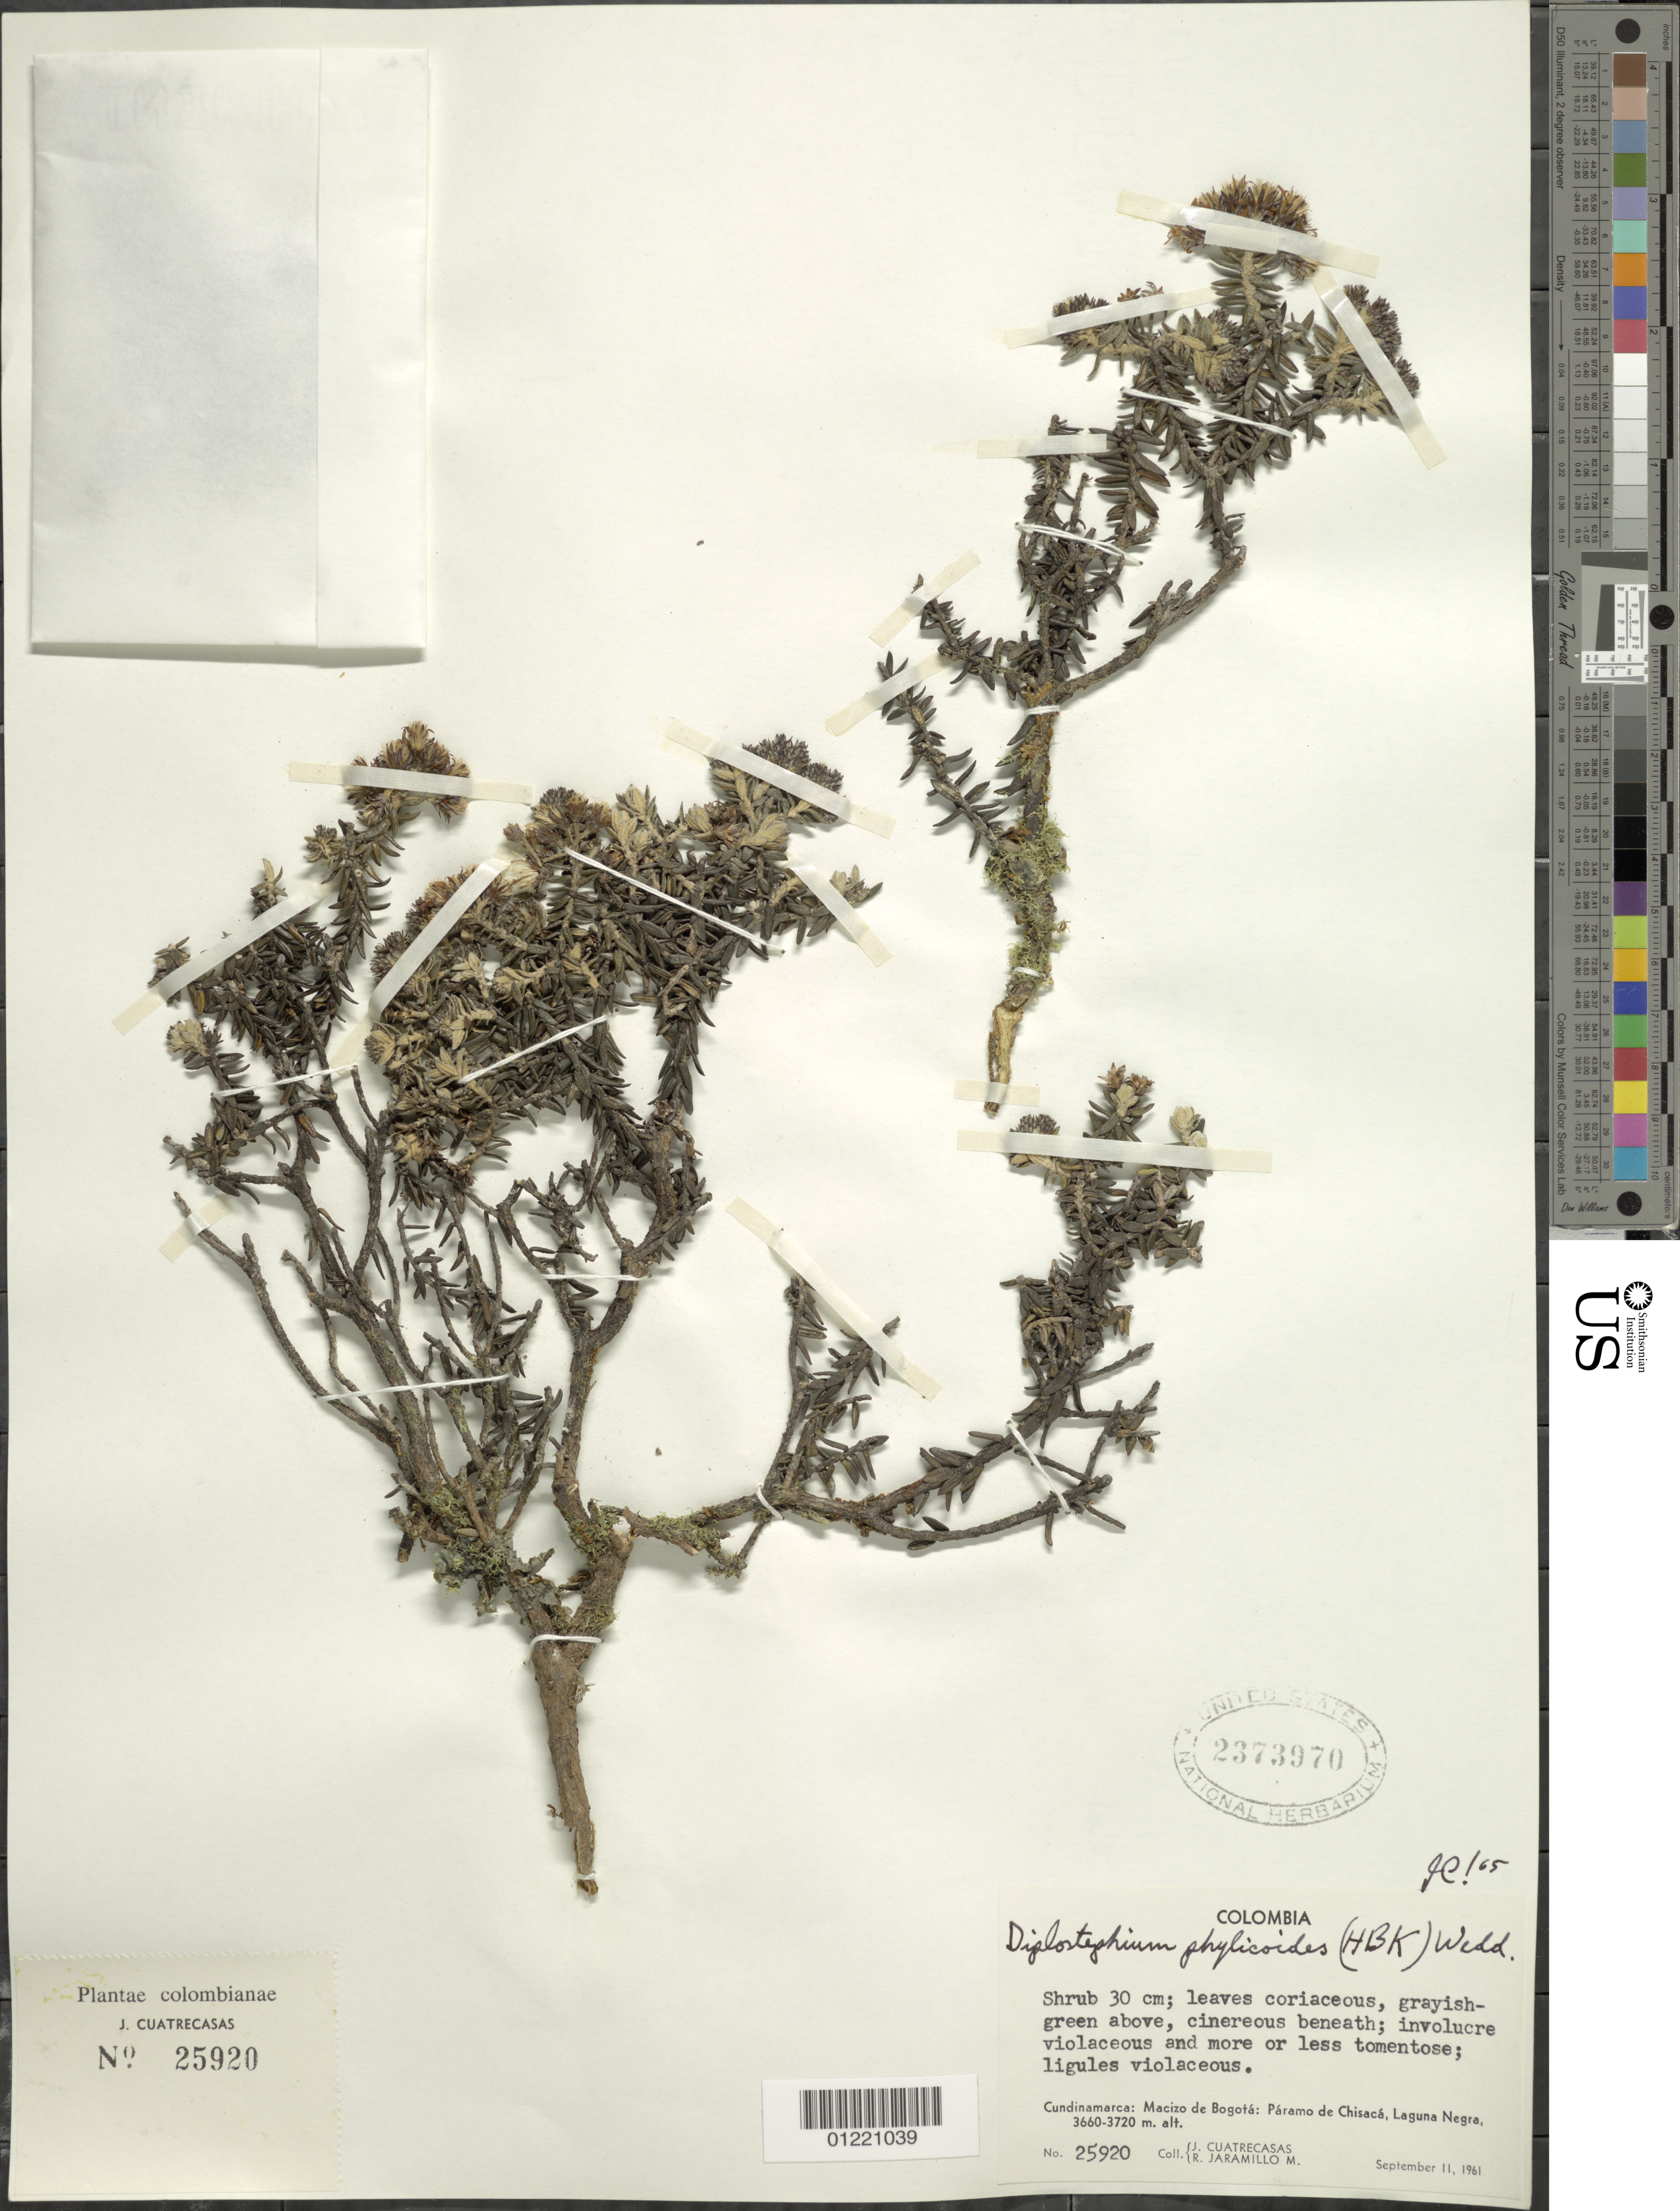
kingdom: Plantae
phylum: Tracheophyta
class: Magnoliopsida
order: Asterales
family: Asteraceae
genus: Diplostephium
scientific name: Diplostephium phylicoides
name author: (Kunth) Wedd.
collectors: J. Cuatrecasas & R. Jaramillo M.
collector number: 25920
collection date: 1961-09-11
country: Colombia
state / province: Cundinamarca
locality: Macizo de Bogota: Paramo de Chisaca, Laguna Negra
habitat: paramo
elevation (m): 3660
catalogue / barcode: US 2373970